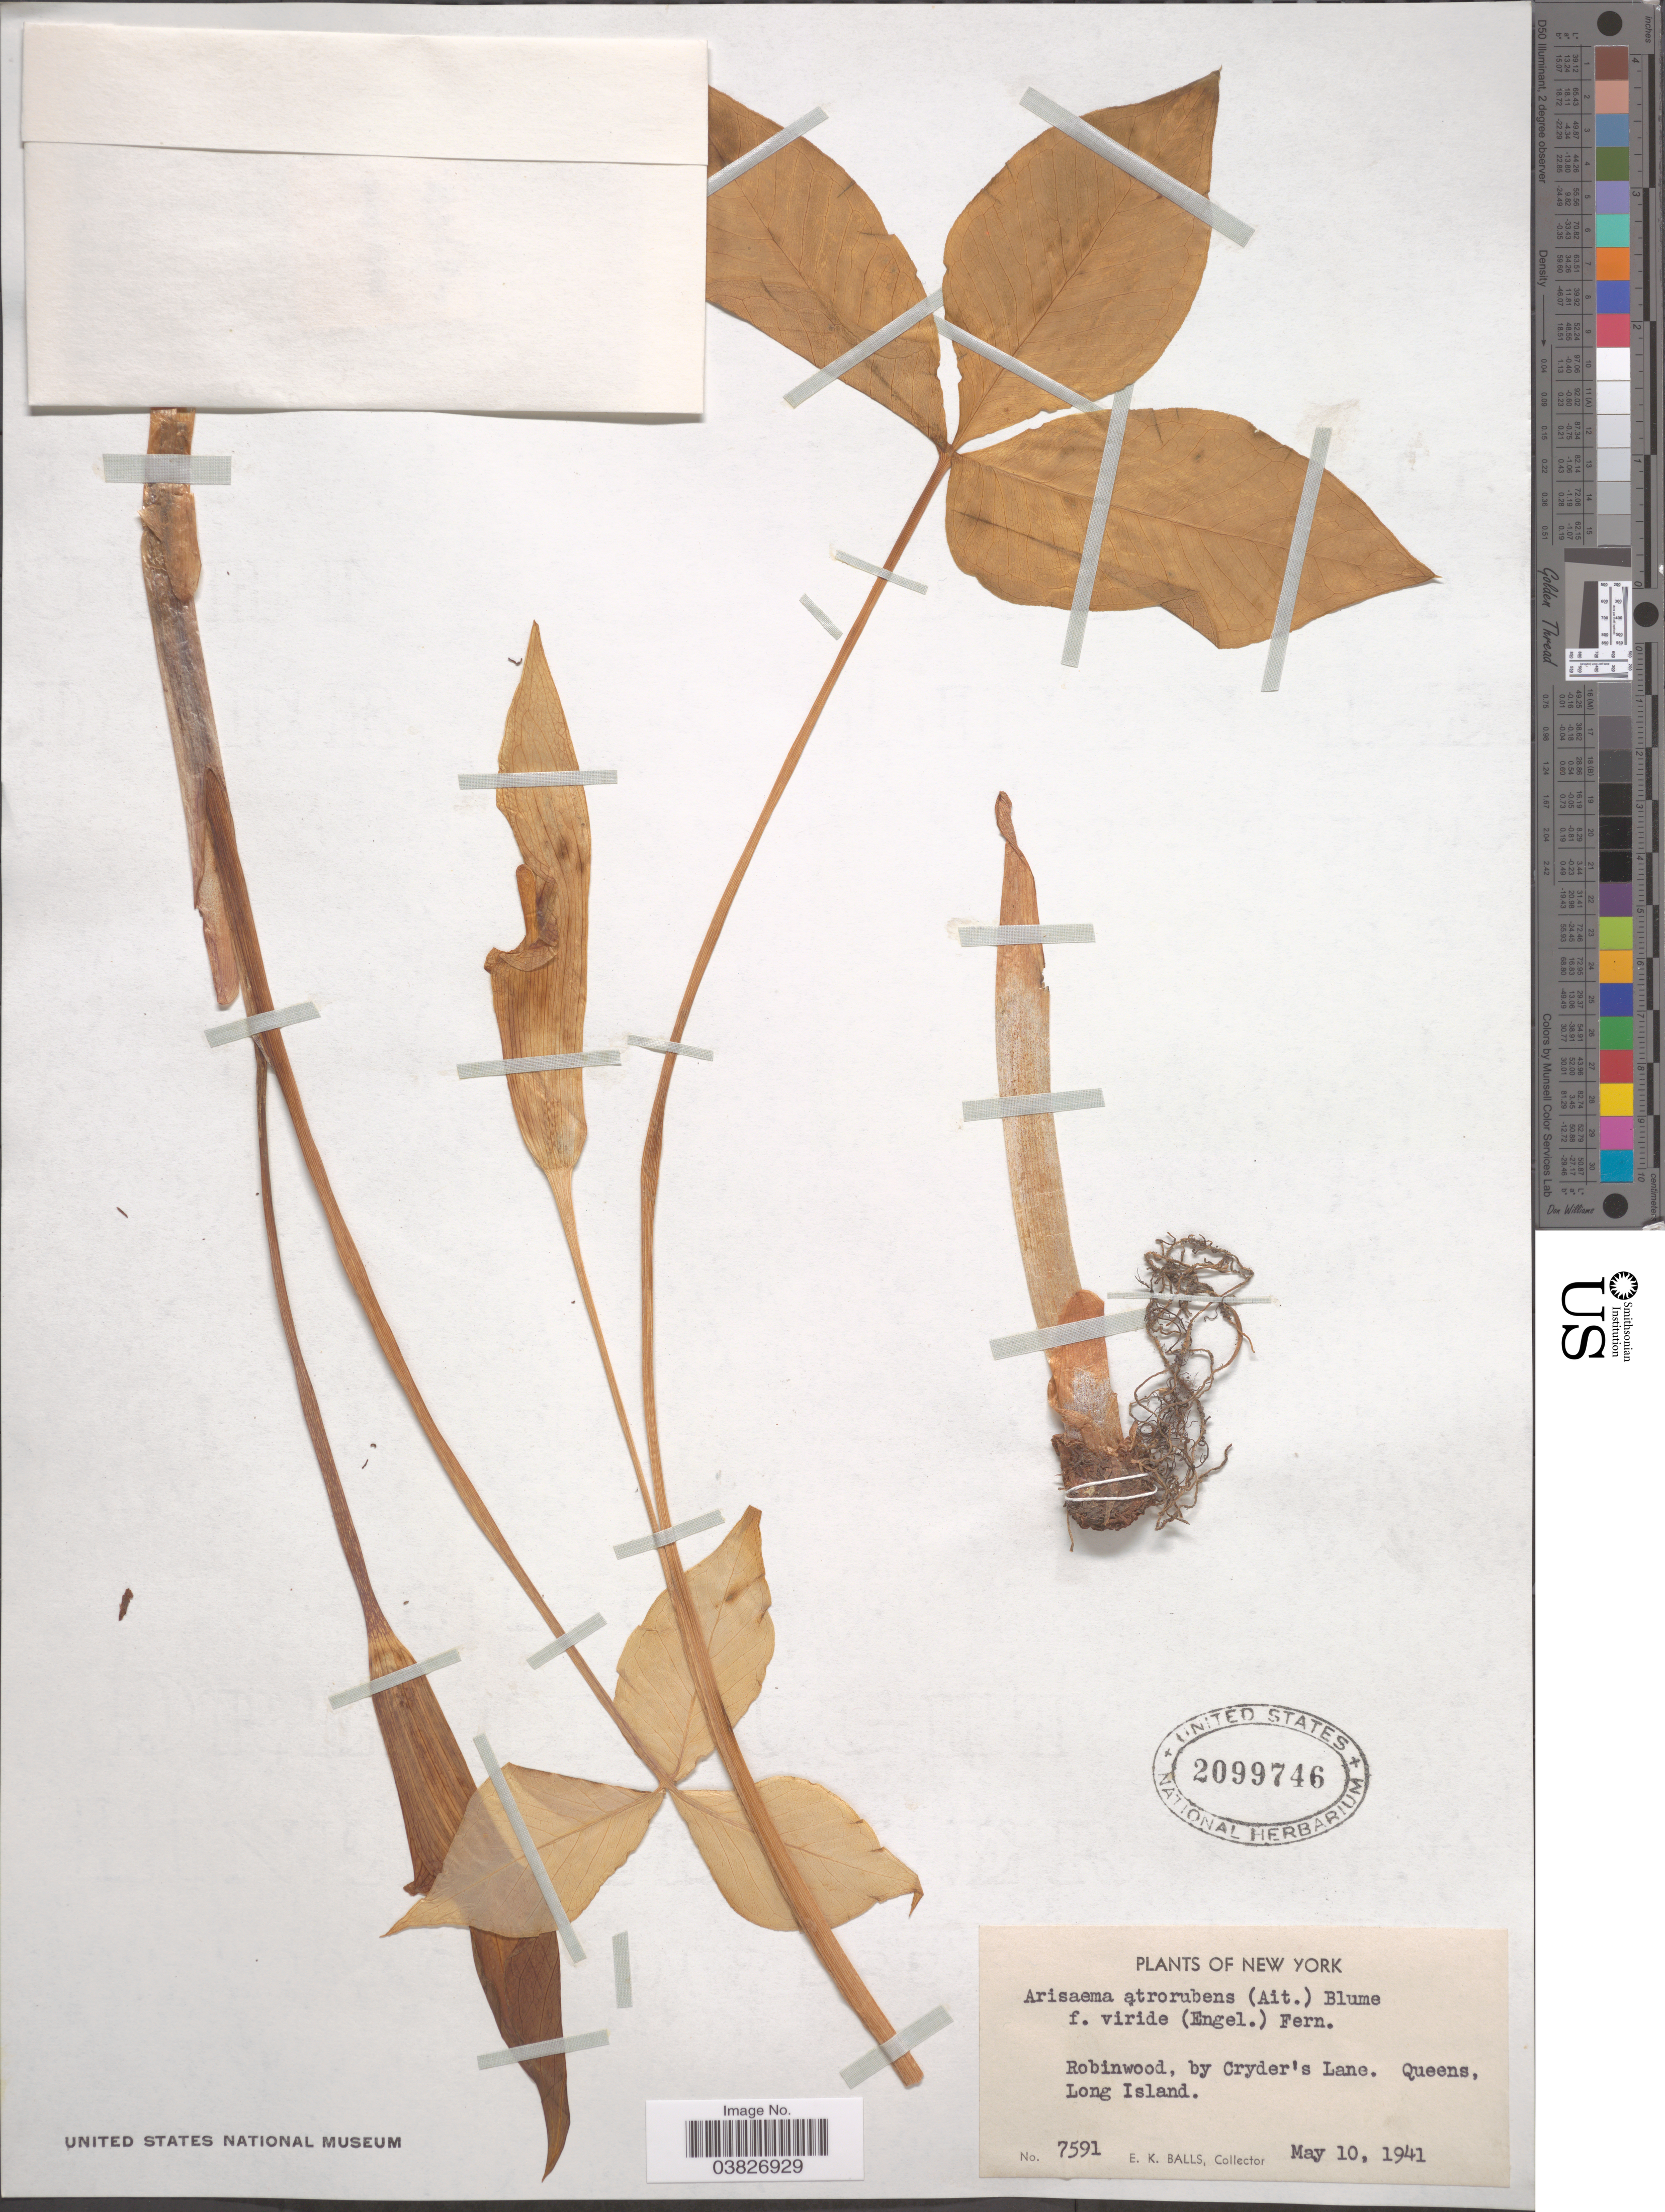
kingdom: Plantae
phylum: Tracheophyta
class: Liliopsida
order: Alismatales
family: Araceae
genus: Arisaema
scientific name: Arisaema atrorubens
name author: (Aiton) Blume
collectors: E. K. Balls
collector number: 7591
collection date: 1941-05-10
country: United States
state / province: New York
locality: Robinwood, by Cryder's Lane. Queens, Long Island.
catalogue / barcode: US 2099746